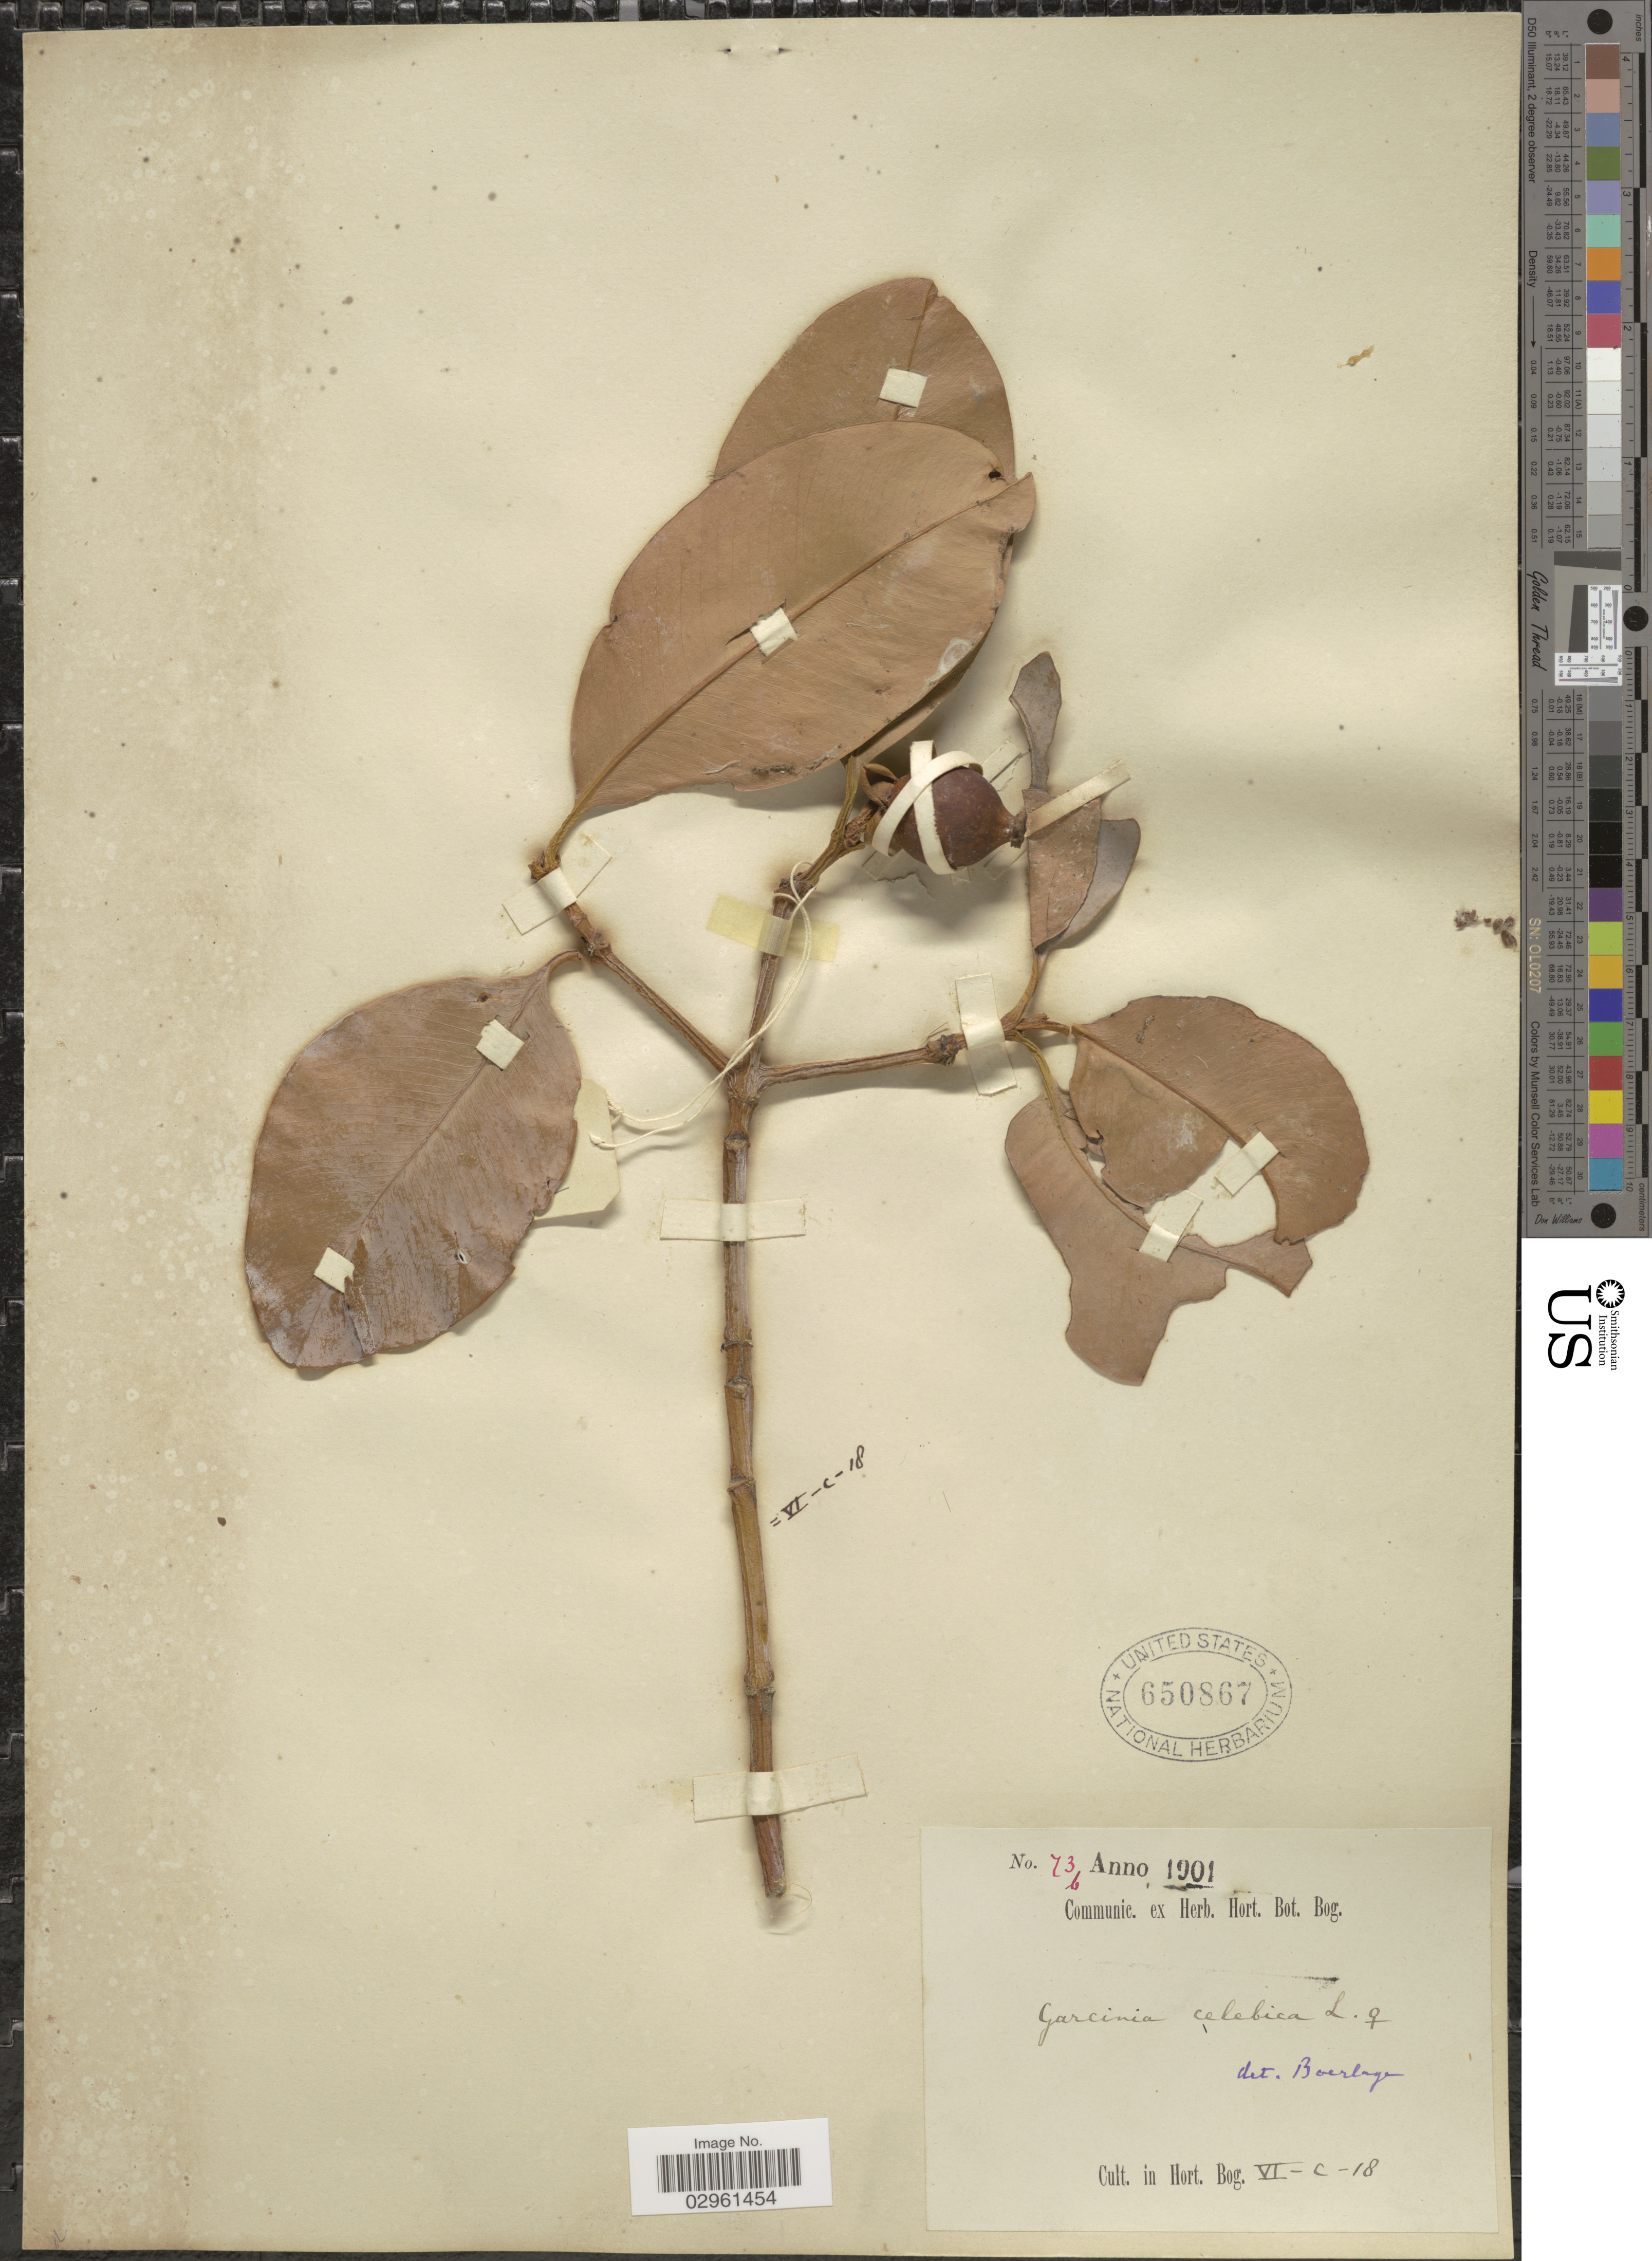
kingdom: Plantae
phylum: Tracheophyta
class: Magnoliopsida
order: Malpighiales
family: Clusiaceae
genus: Garcinia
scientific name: Garcinia celebica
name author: L.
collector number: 73b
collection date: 1901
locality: Cult. in Hort. Bog. VI-C-18.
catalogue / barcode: US 650867